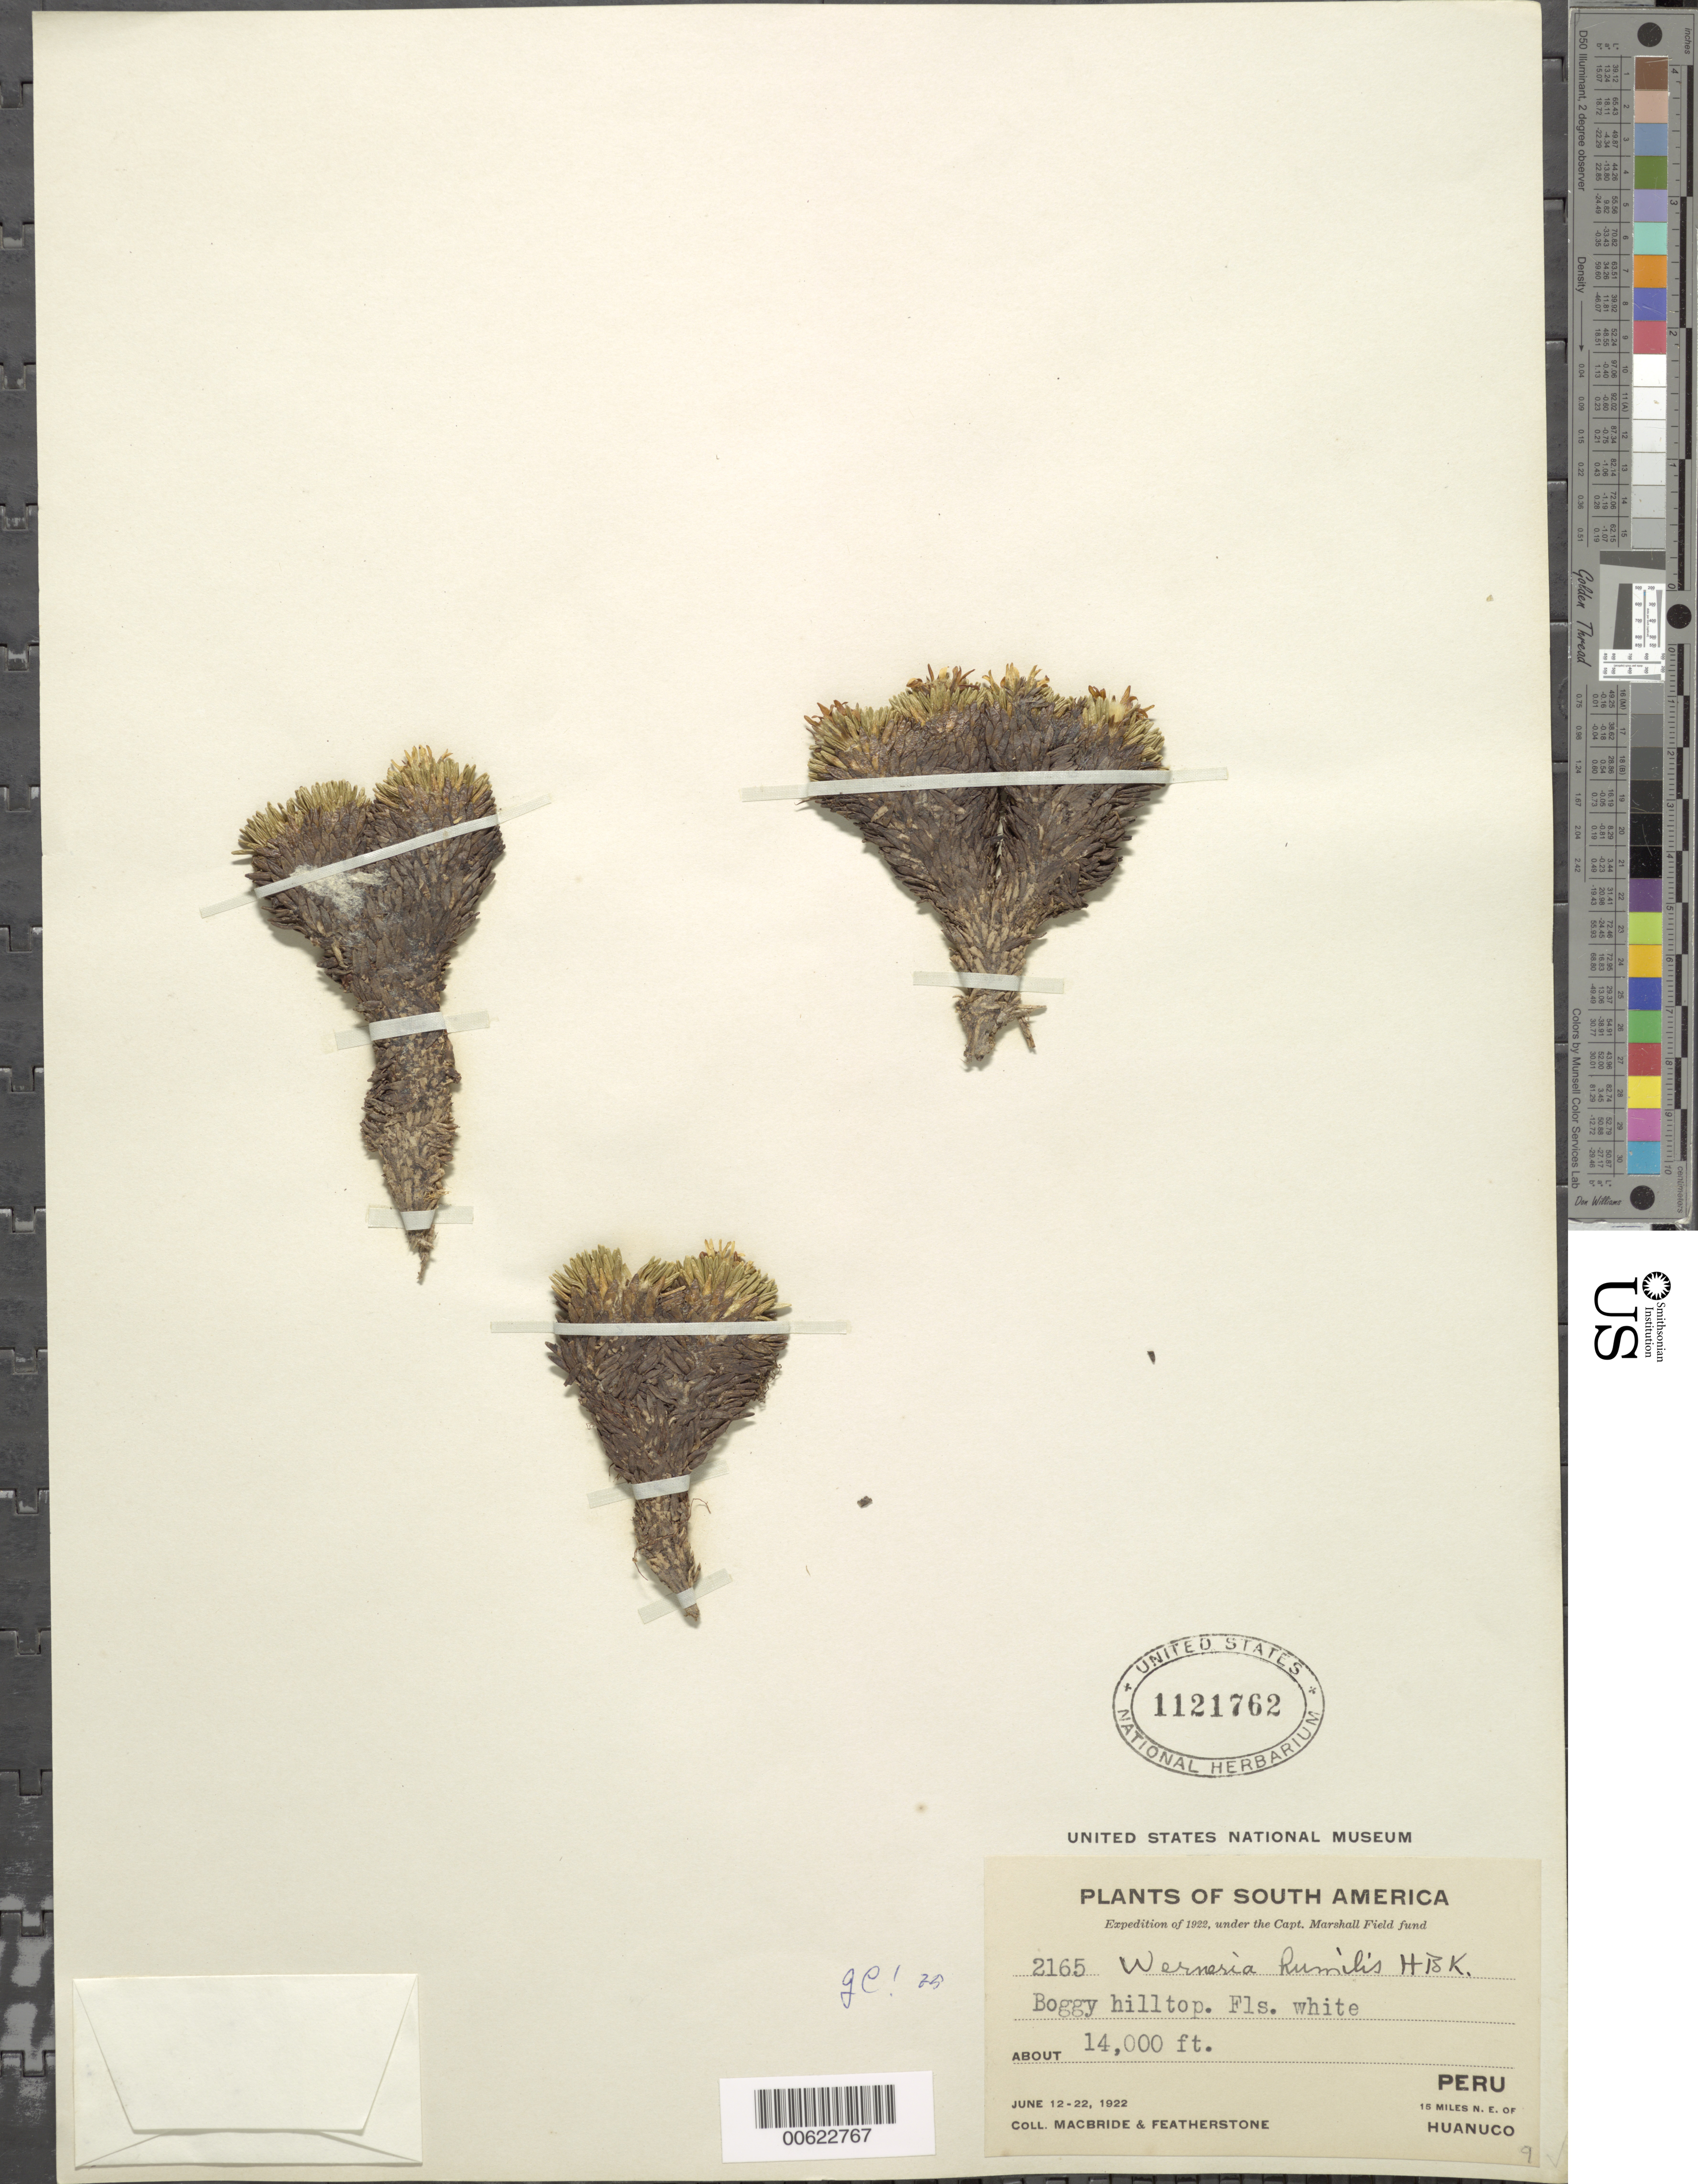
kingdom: Plantae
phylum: Tracheophyta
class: Magnoliopsida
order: Asterales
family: Asteraceae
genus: Xenophyllum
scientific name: Xenophyllum humile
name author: (Kunth) V.A. Funk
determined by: Funk, Vicki A., (BOT), Smithsonian Institution - National Museum of Natural History (UNITED STATES)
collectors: J. F. Macbride & W. Featherstone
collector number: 2165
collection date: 1922-06-12/1922-06-22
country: Peru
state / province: Huánuco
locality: Huánuco, 15 miles NE of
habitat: Boggy hilltop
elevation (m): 4267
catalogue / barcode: US 1121762